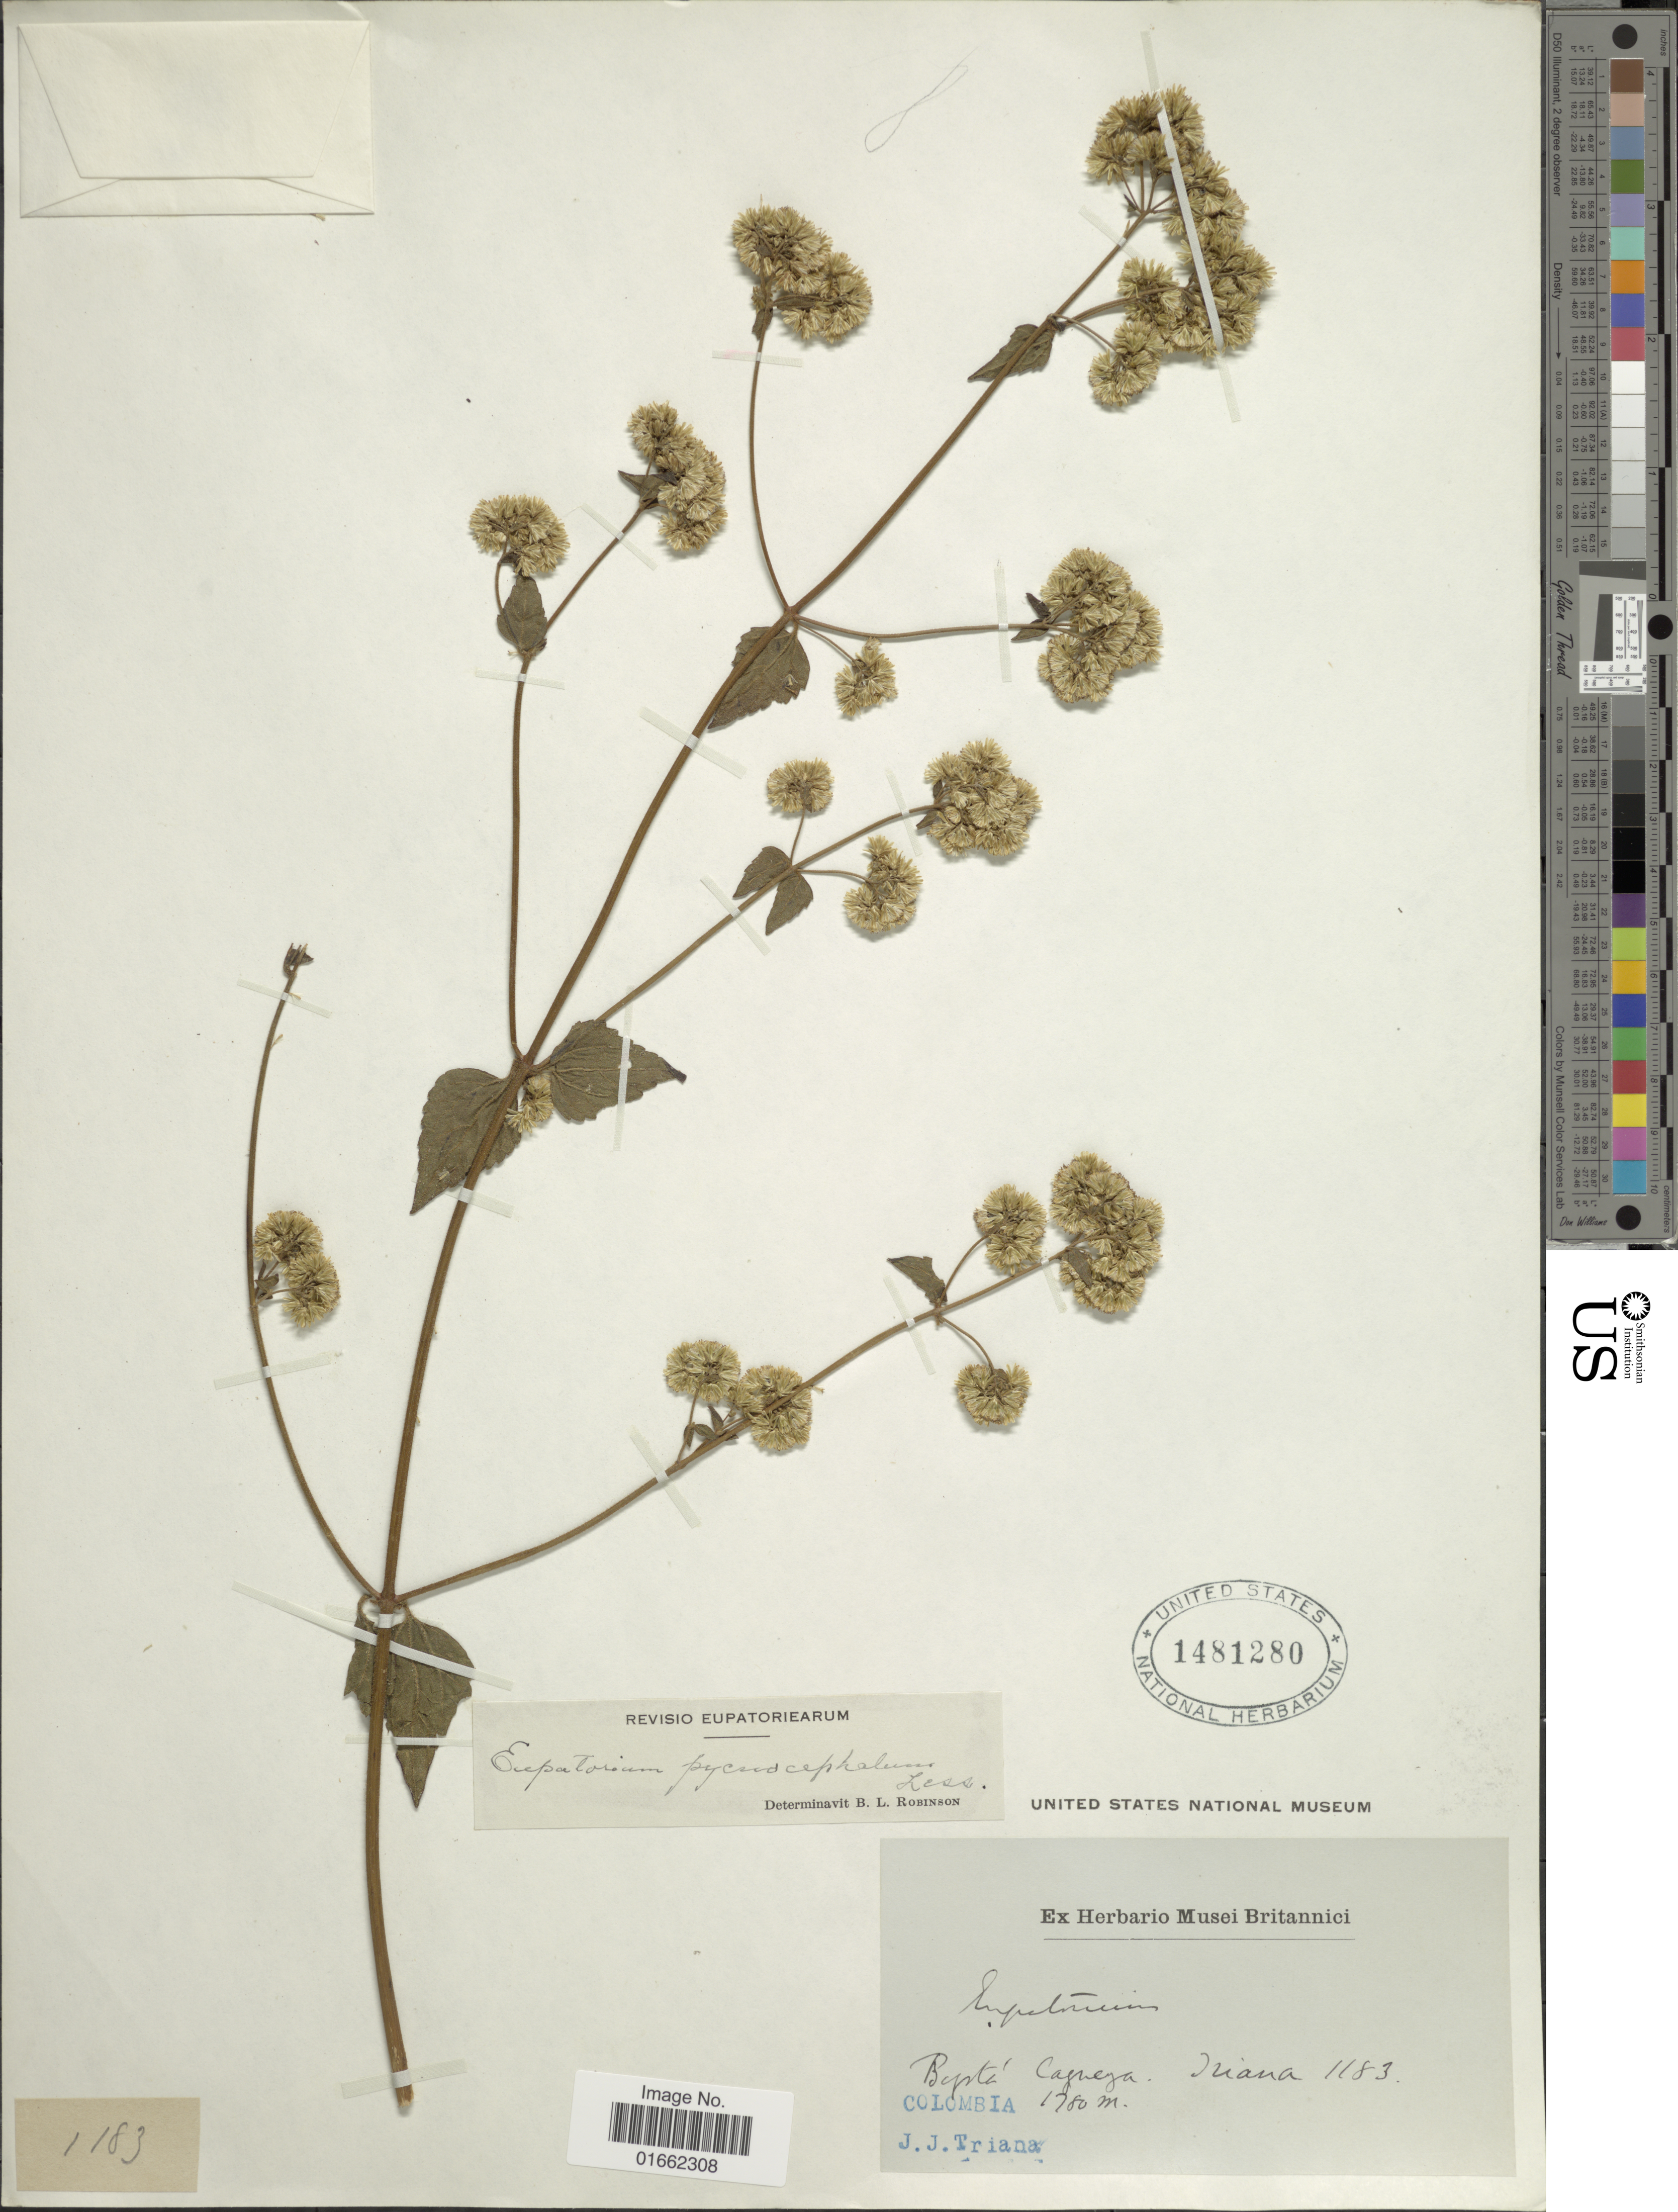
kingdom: Plantae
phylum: Tracheophyta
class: Magnoliopsida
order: Asterales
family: Asteraceae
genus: Fleischmannia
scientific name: Fleischmannia pycnocephala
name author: (Less.) R.M. King & H. Rob.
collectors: J. J. Triana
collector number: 1183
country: Colombia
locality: Bogota Cagueza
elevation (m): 1780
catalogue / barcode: US 1481280